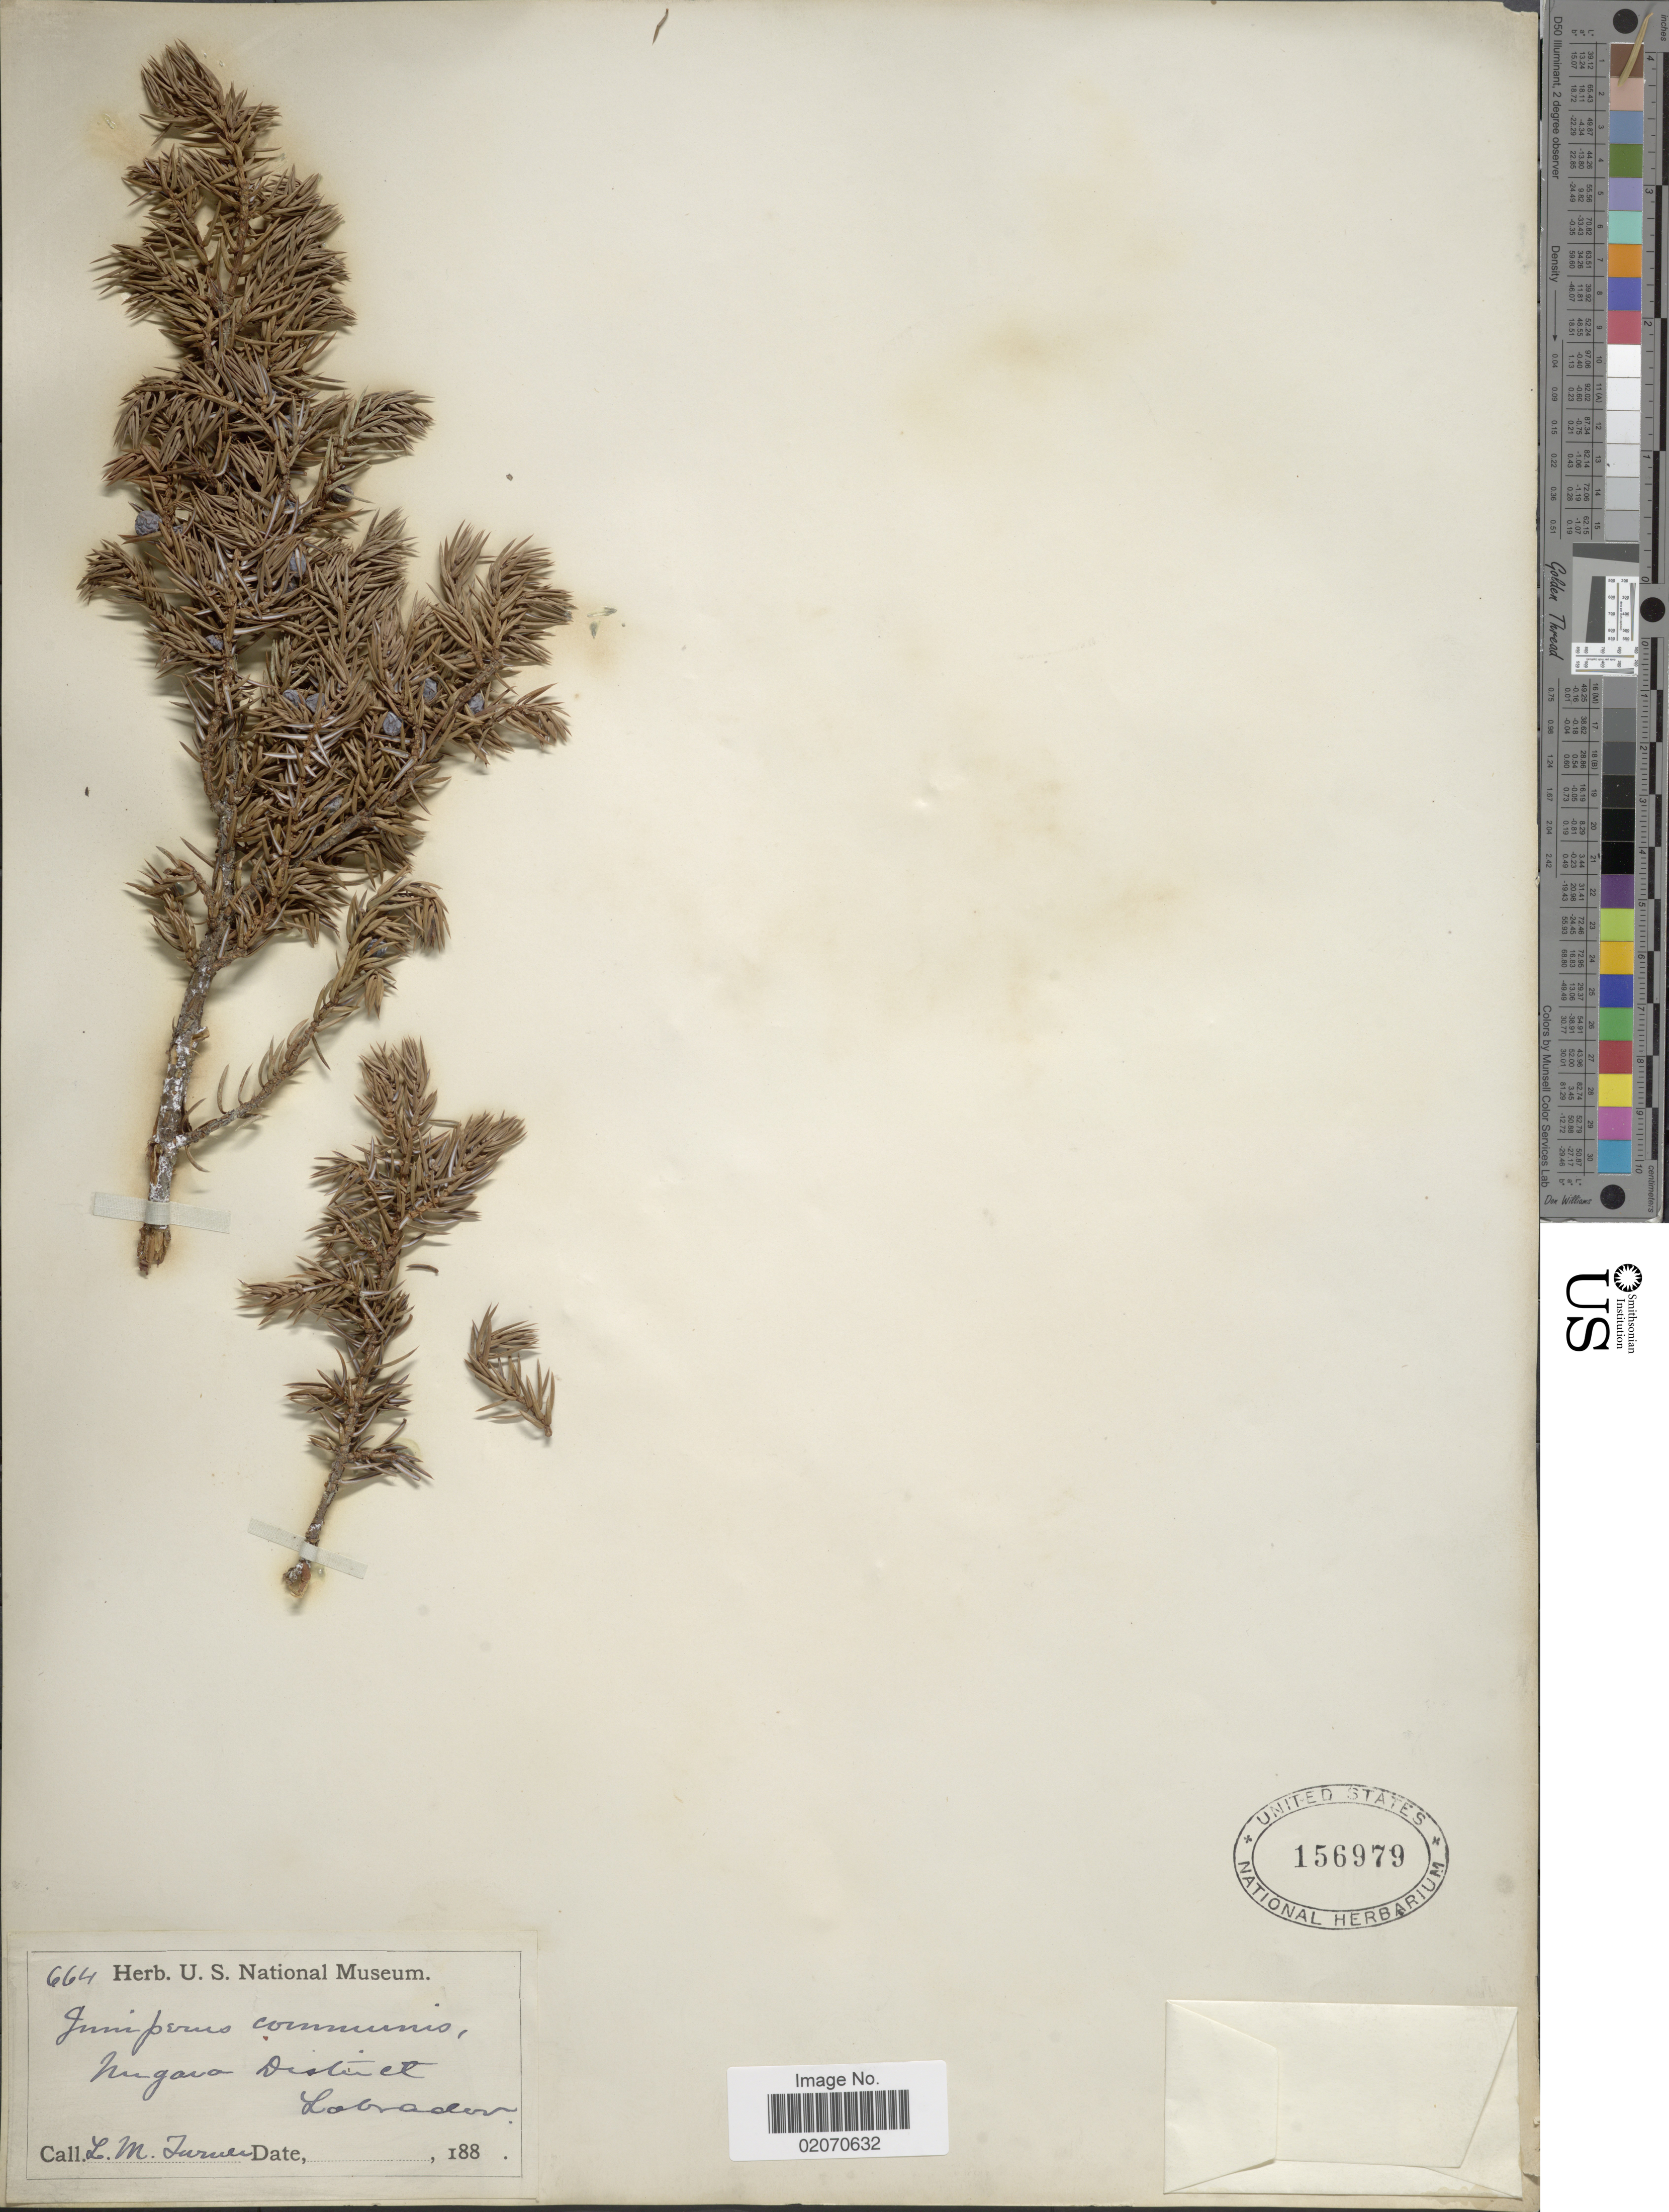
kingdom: Plantae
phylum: Tracheophyta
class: Pinopsida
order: Pinales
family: Cupressaceae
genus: Juniperus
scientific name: Juniperus communis var. depressa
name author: Pursh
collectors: L. M. Turner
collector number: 664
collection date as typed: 188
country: Canada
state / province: Newfoundland and Labrador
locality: Nagara District, Labrador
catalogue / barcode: US 156979